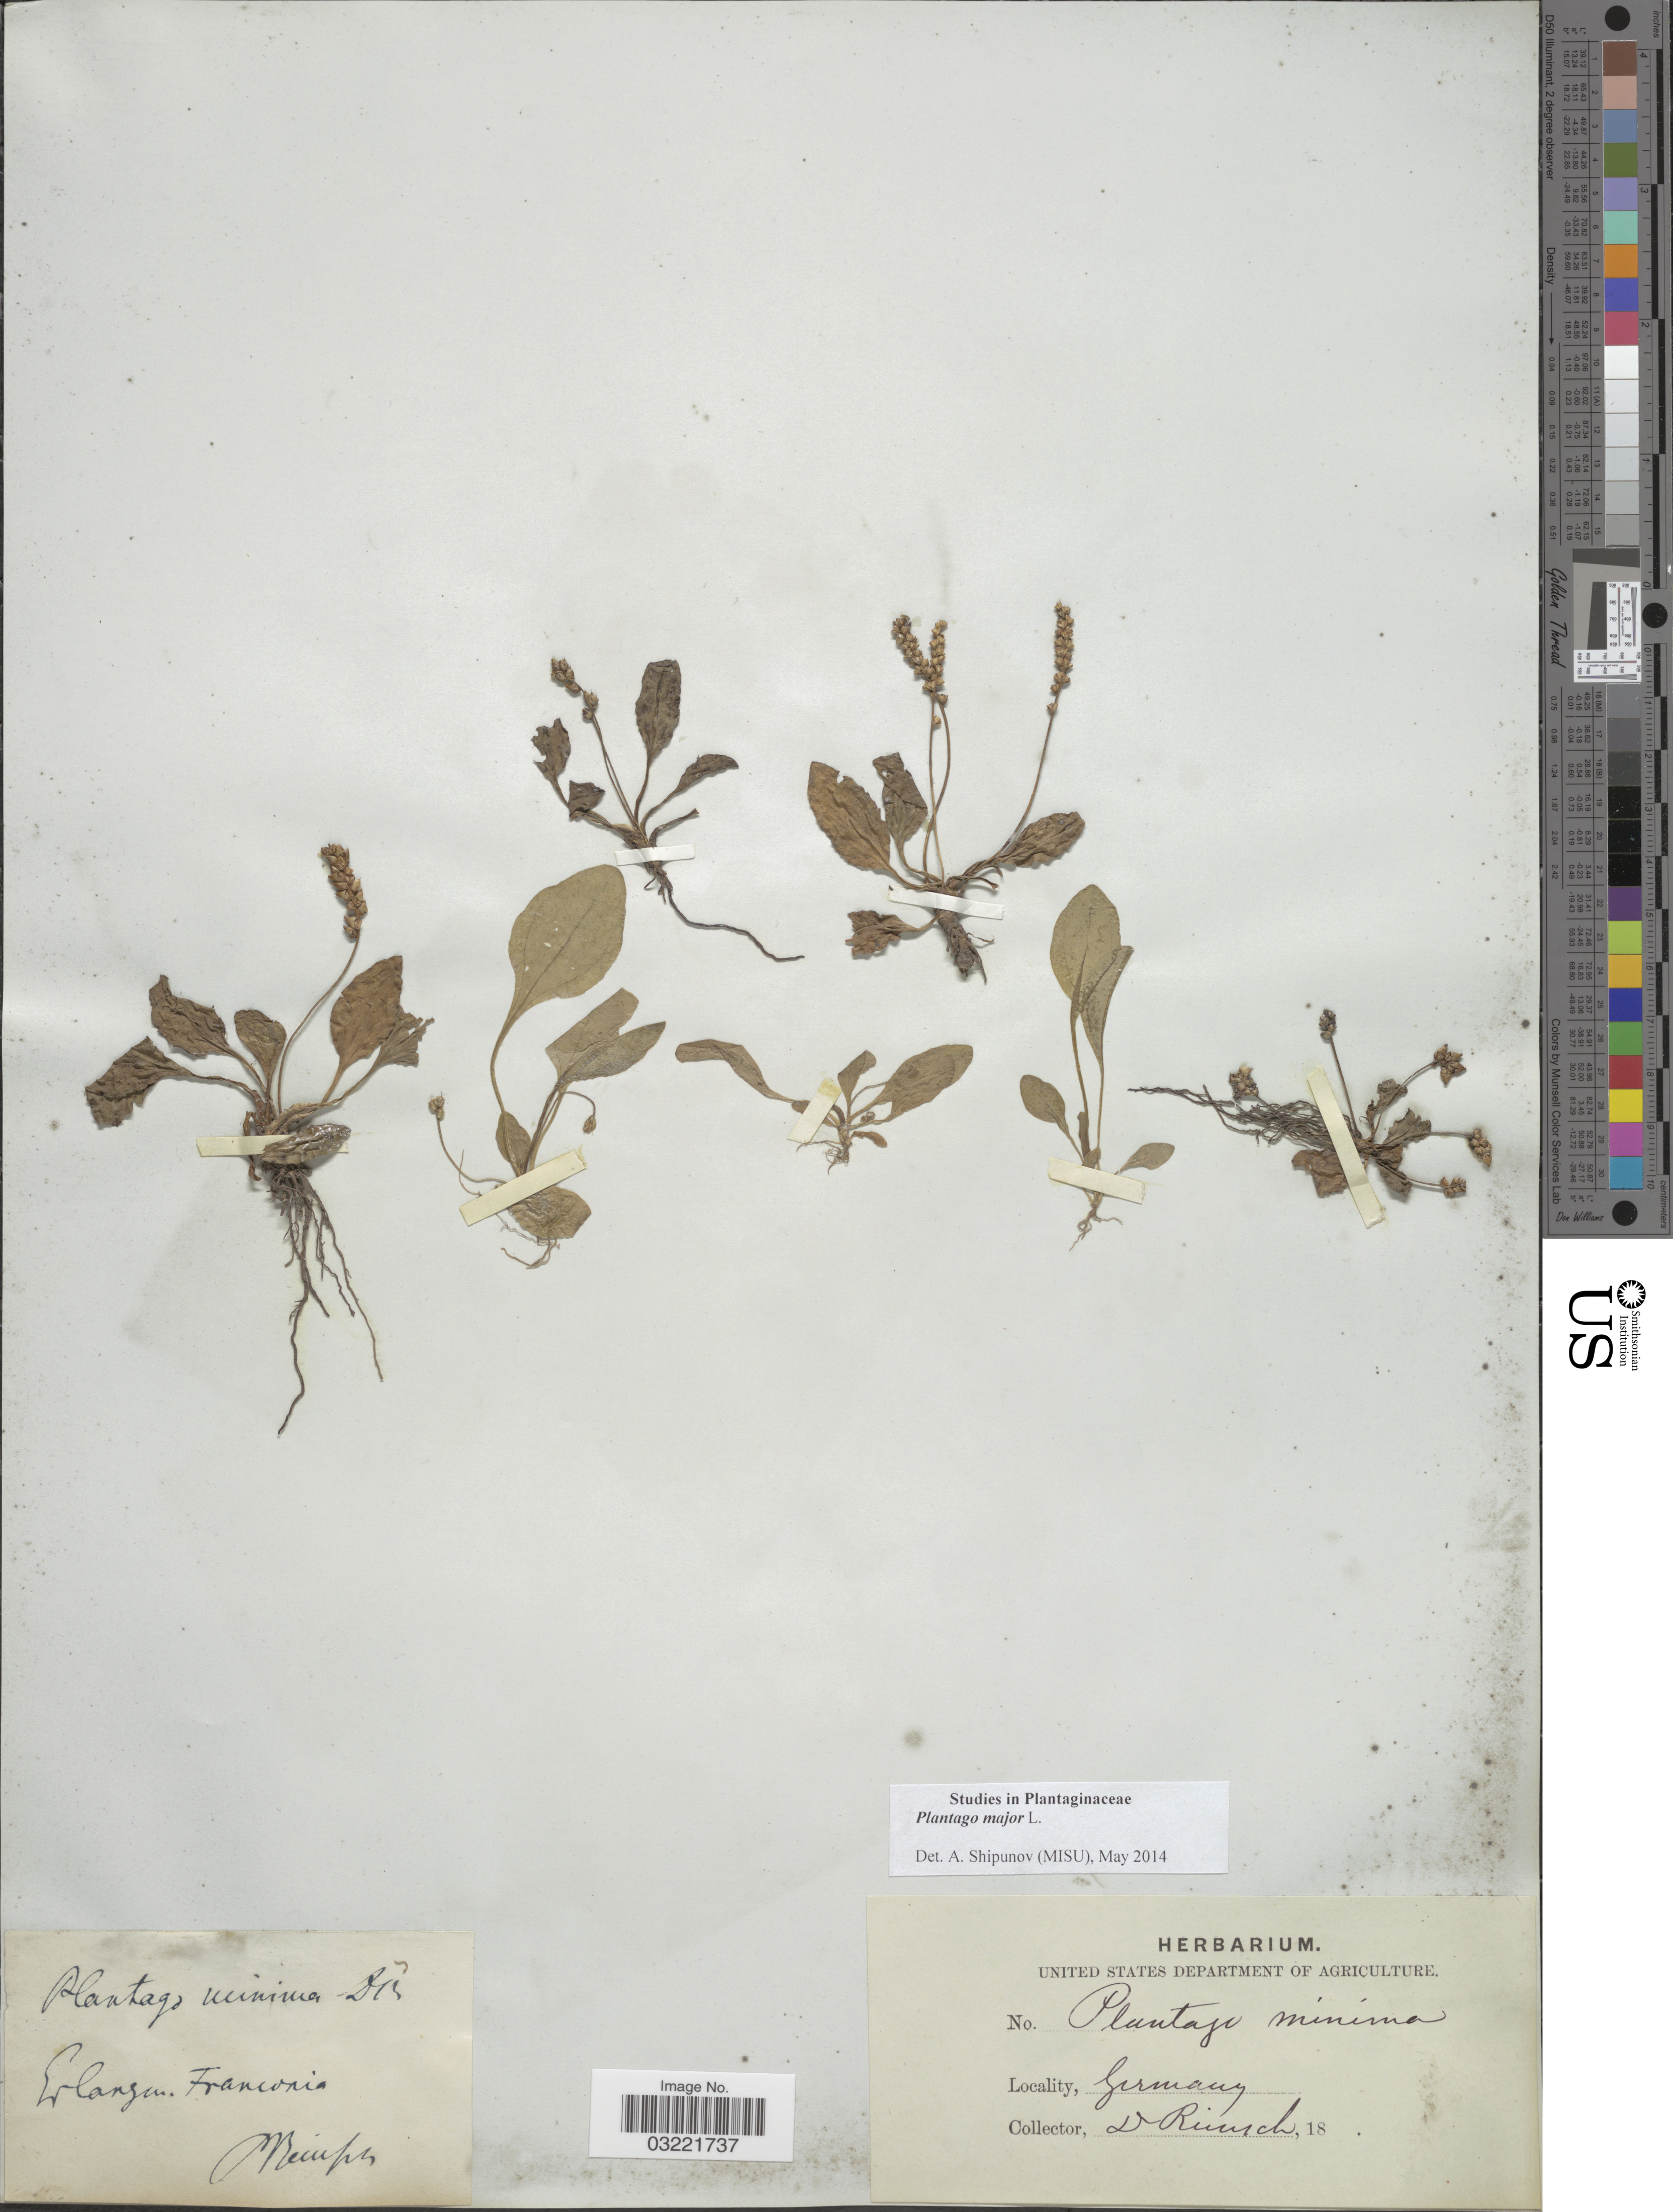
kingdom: Plantae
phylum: Tracheophyta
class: Magnoliopsida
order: Lamiales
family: Plantaginaceae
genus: Plantago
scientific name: Plantago major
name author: L.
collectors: Reinsch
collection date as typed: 18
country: Germany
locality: Erlangen Franconia.